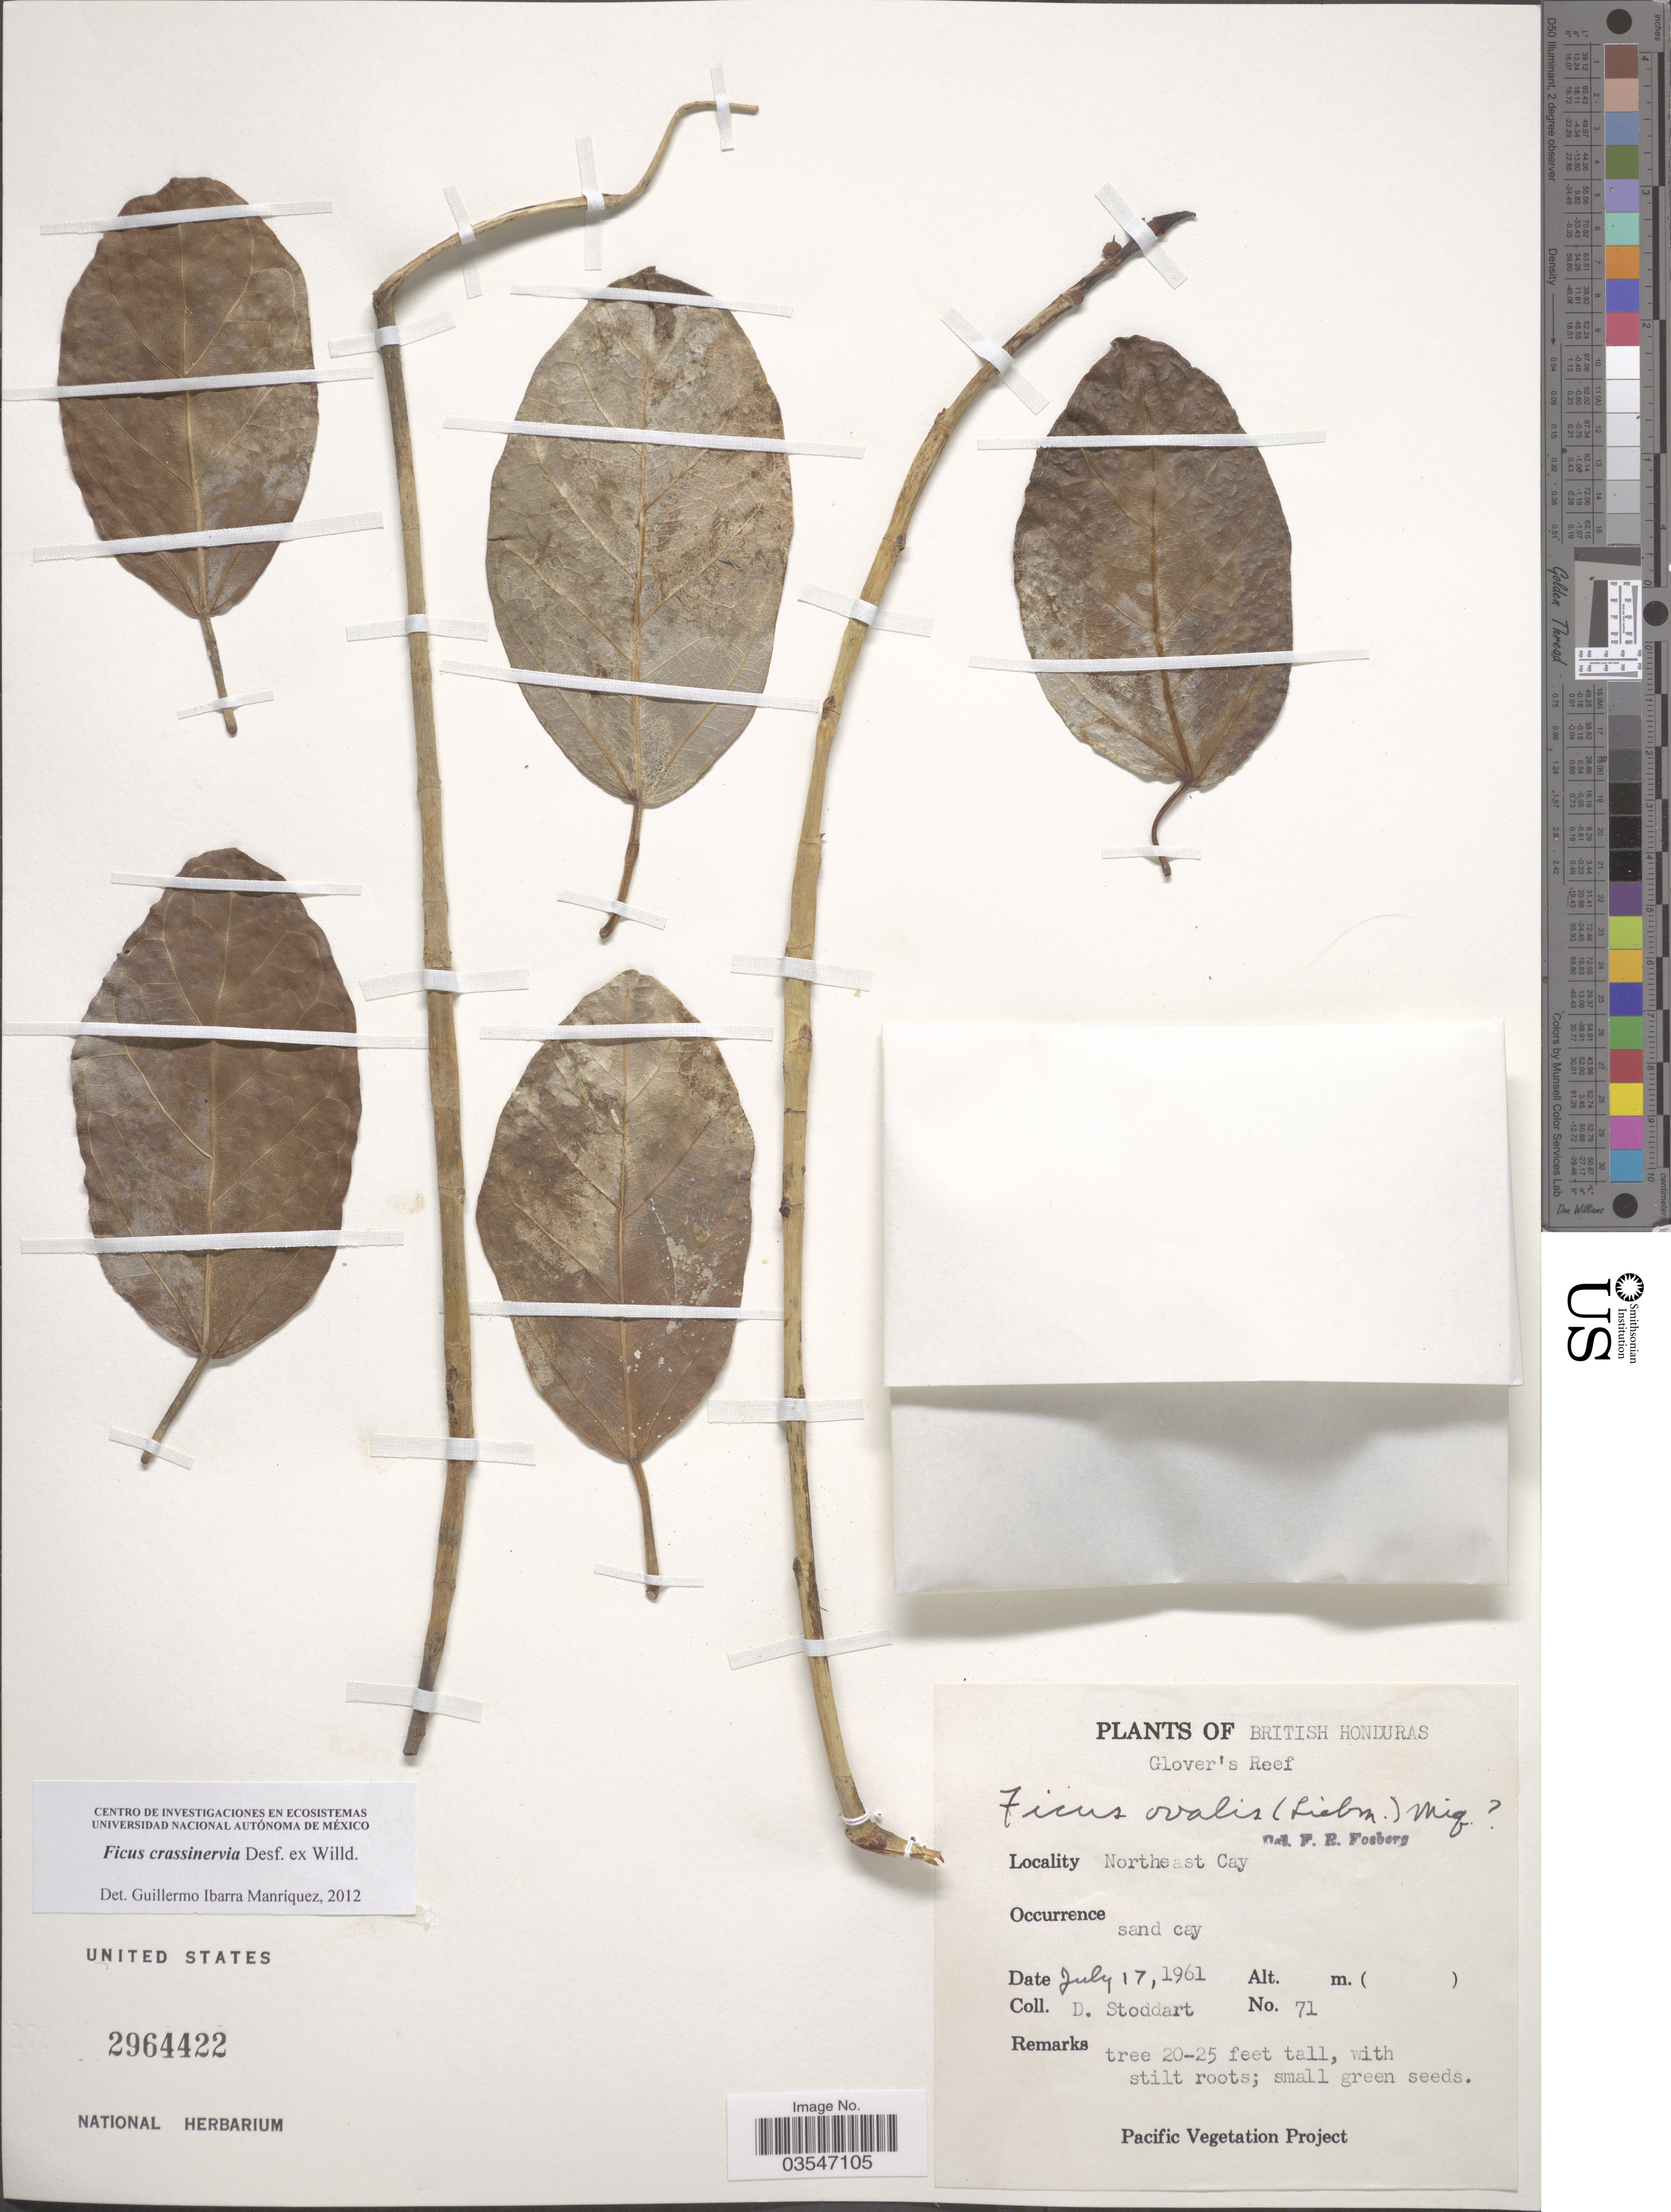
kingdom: Plantae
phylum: Tracheophyta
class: Magnoliopsida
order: Rosales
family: Moraceae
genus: Ficus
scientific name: Ficus crassinervia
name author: Desf. ex Willd.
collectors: D. Stoddart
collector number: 71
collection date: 1961-07-17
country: Belize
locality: British Honduras. Glover's Reef. Northeast Cay.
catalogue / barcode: US 2964422